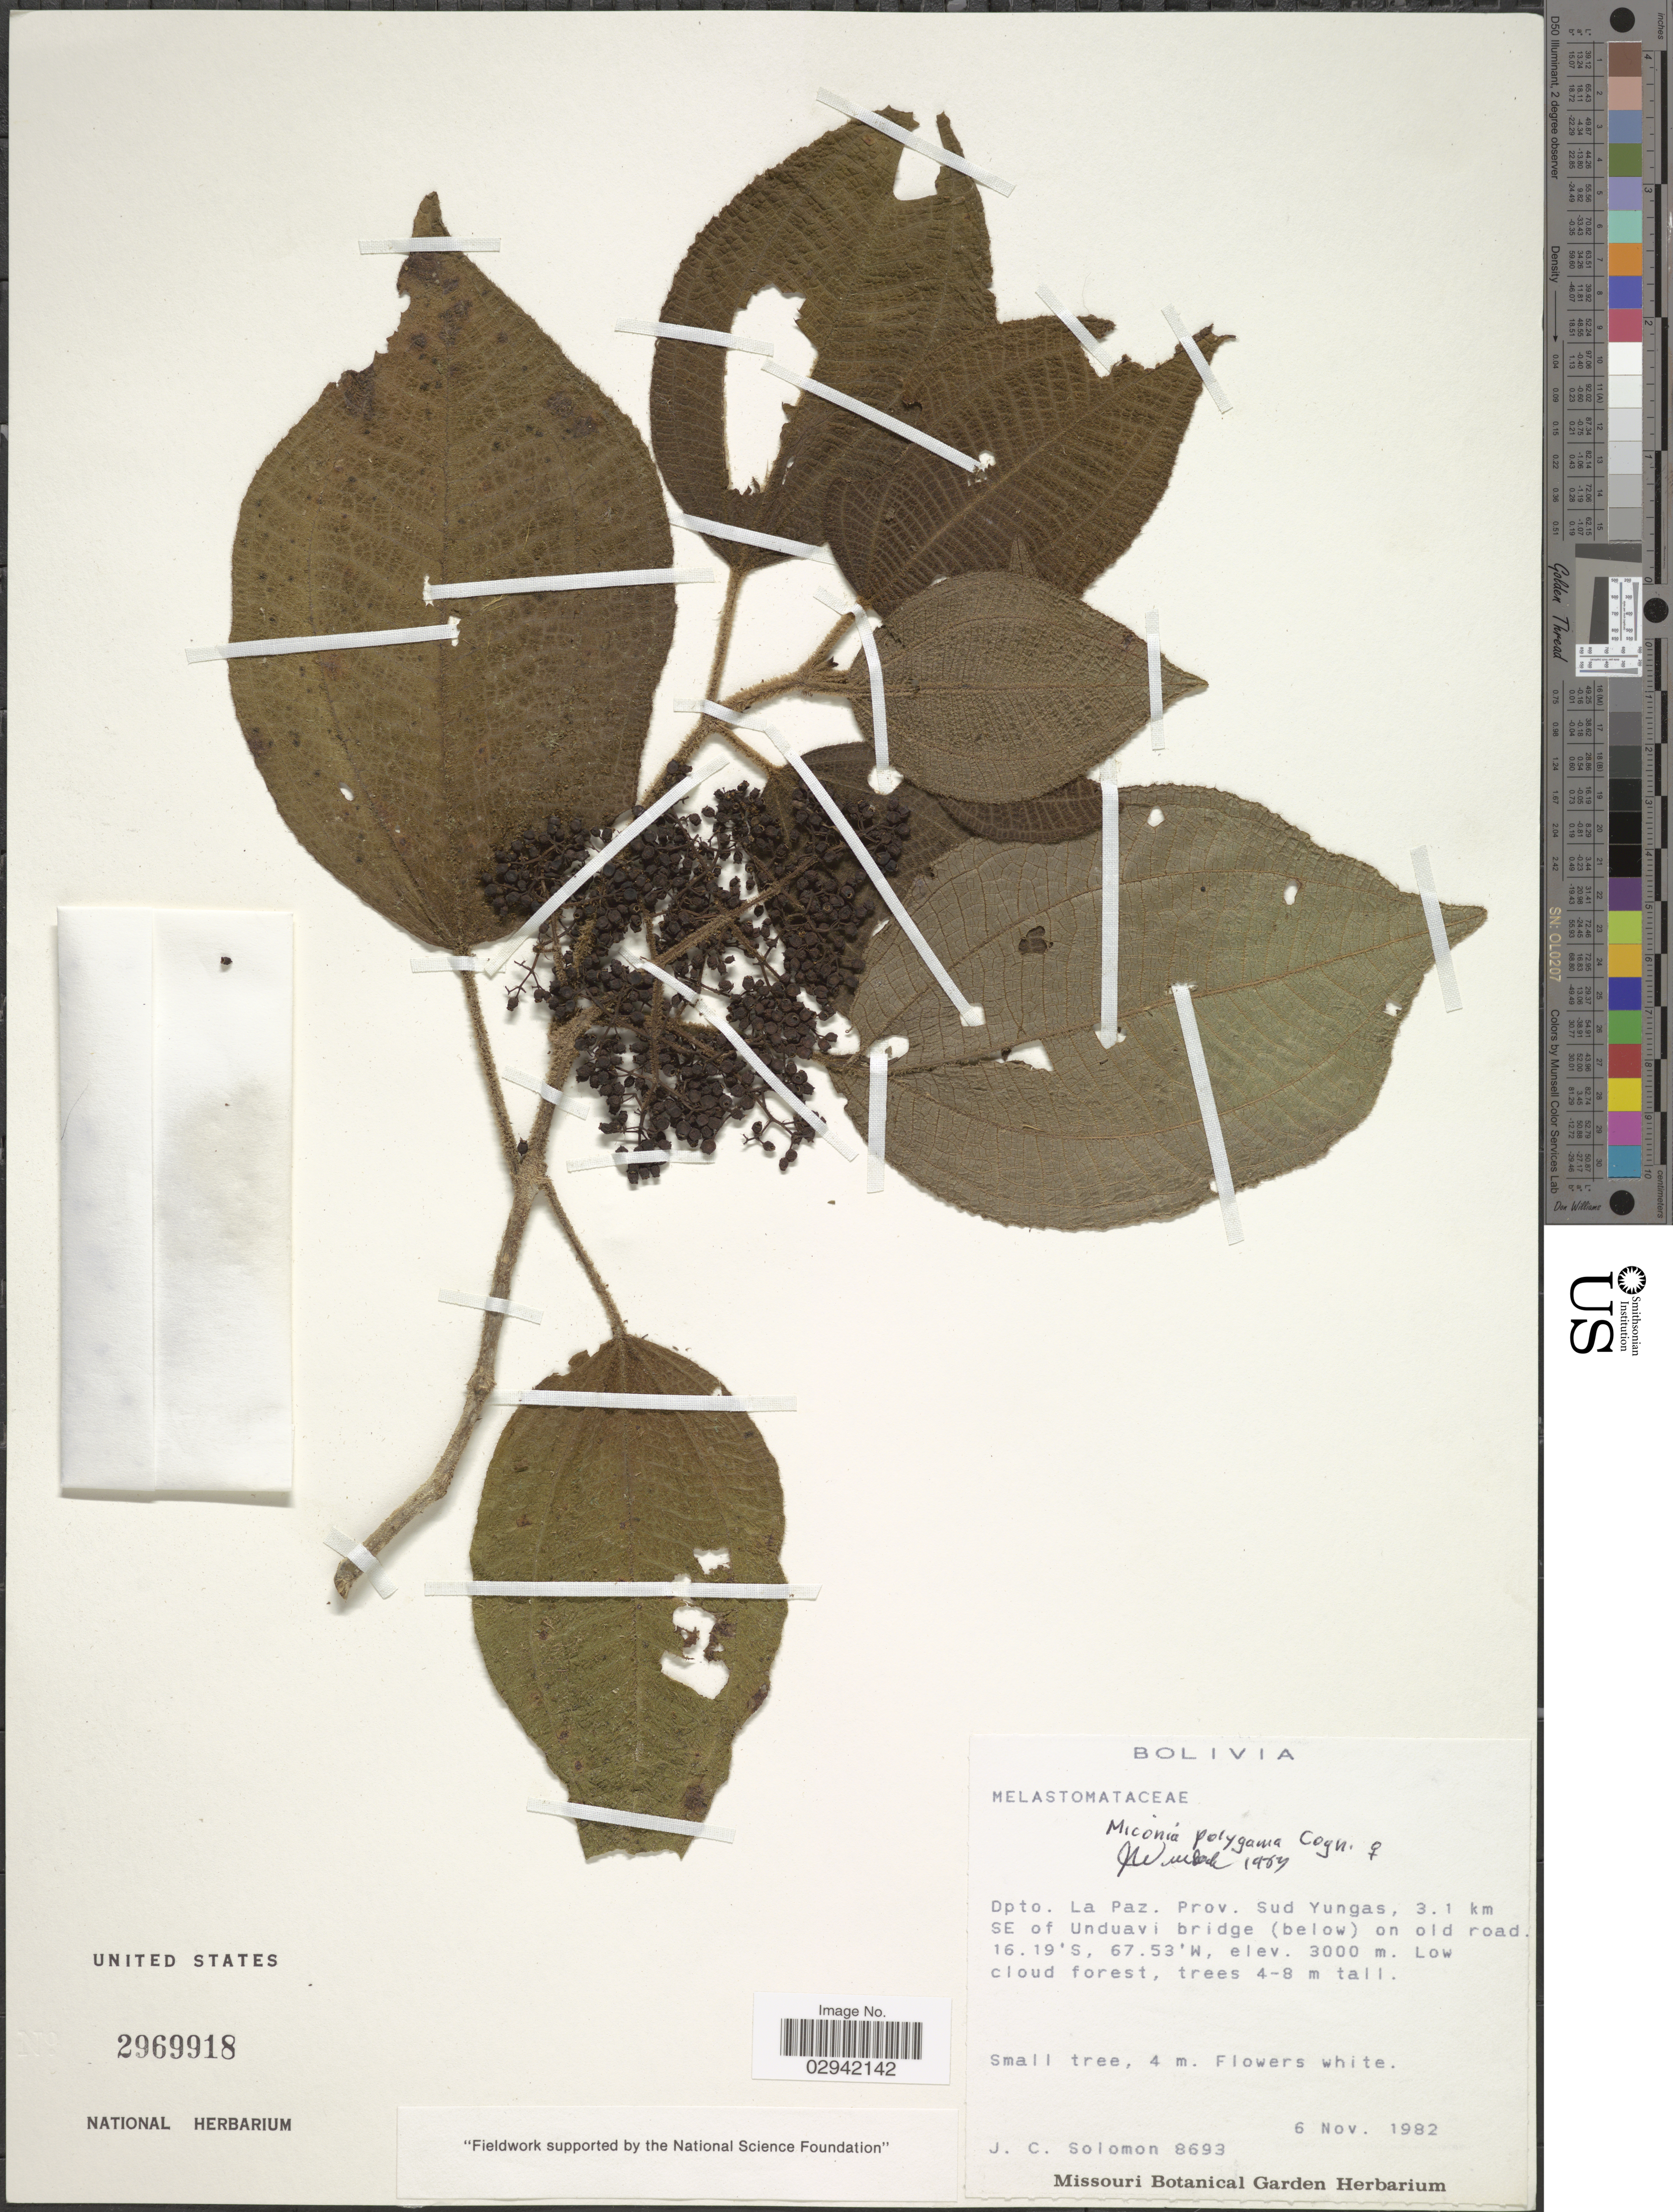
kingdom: Plantae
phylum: Tracheophyta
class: Magnoliopsida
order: Myrtales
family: Melastomataceae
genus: Miconia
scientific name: Miconia polygama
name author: Cogn.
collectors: J. C. Solomon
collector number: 8693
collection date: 1982-11-06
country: Bolivia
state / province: La Paz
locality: Dpto. La Paz. Prov. Sud Yungas, 3.1 km SE of Unduavi bridge (below) on old road.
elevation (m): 3000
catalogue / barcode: US 2969918